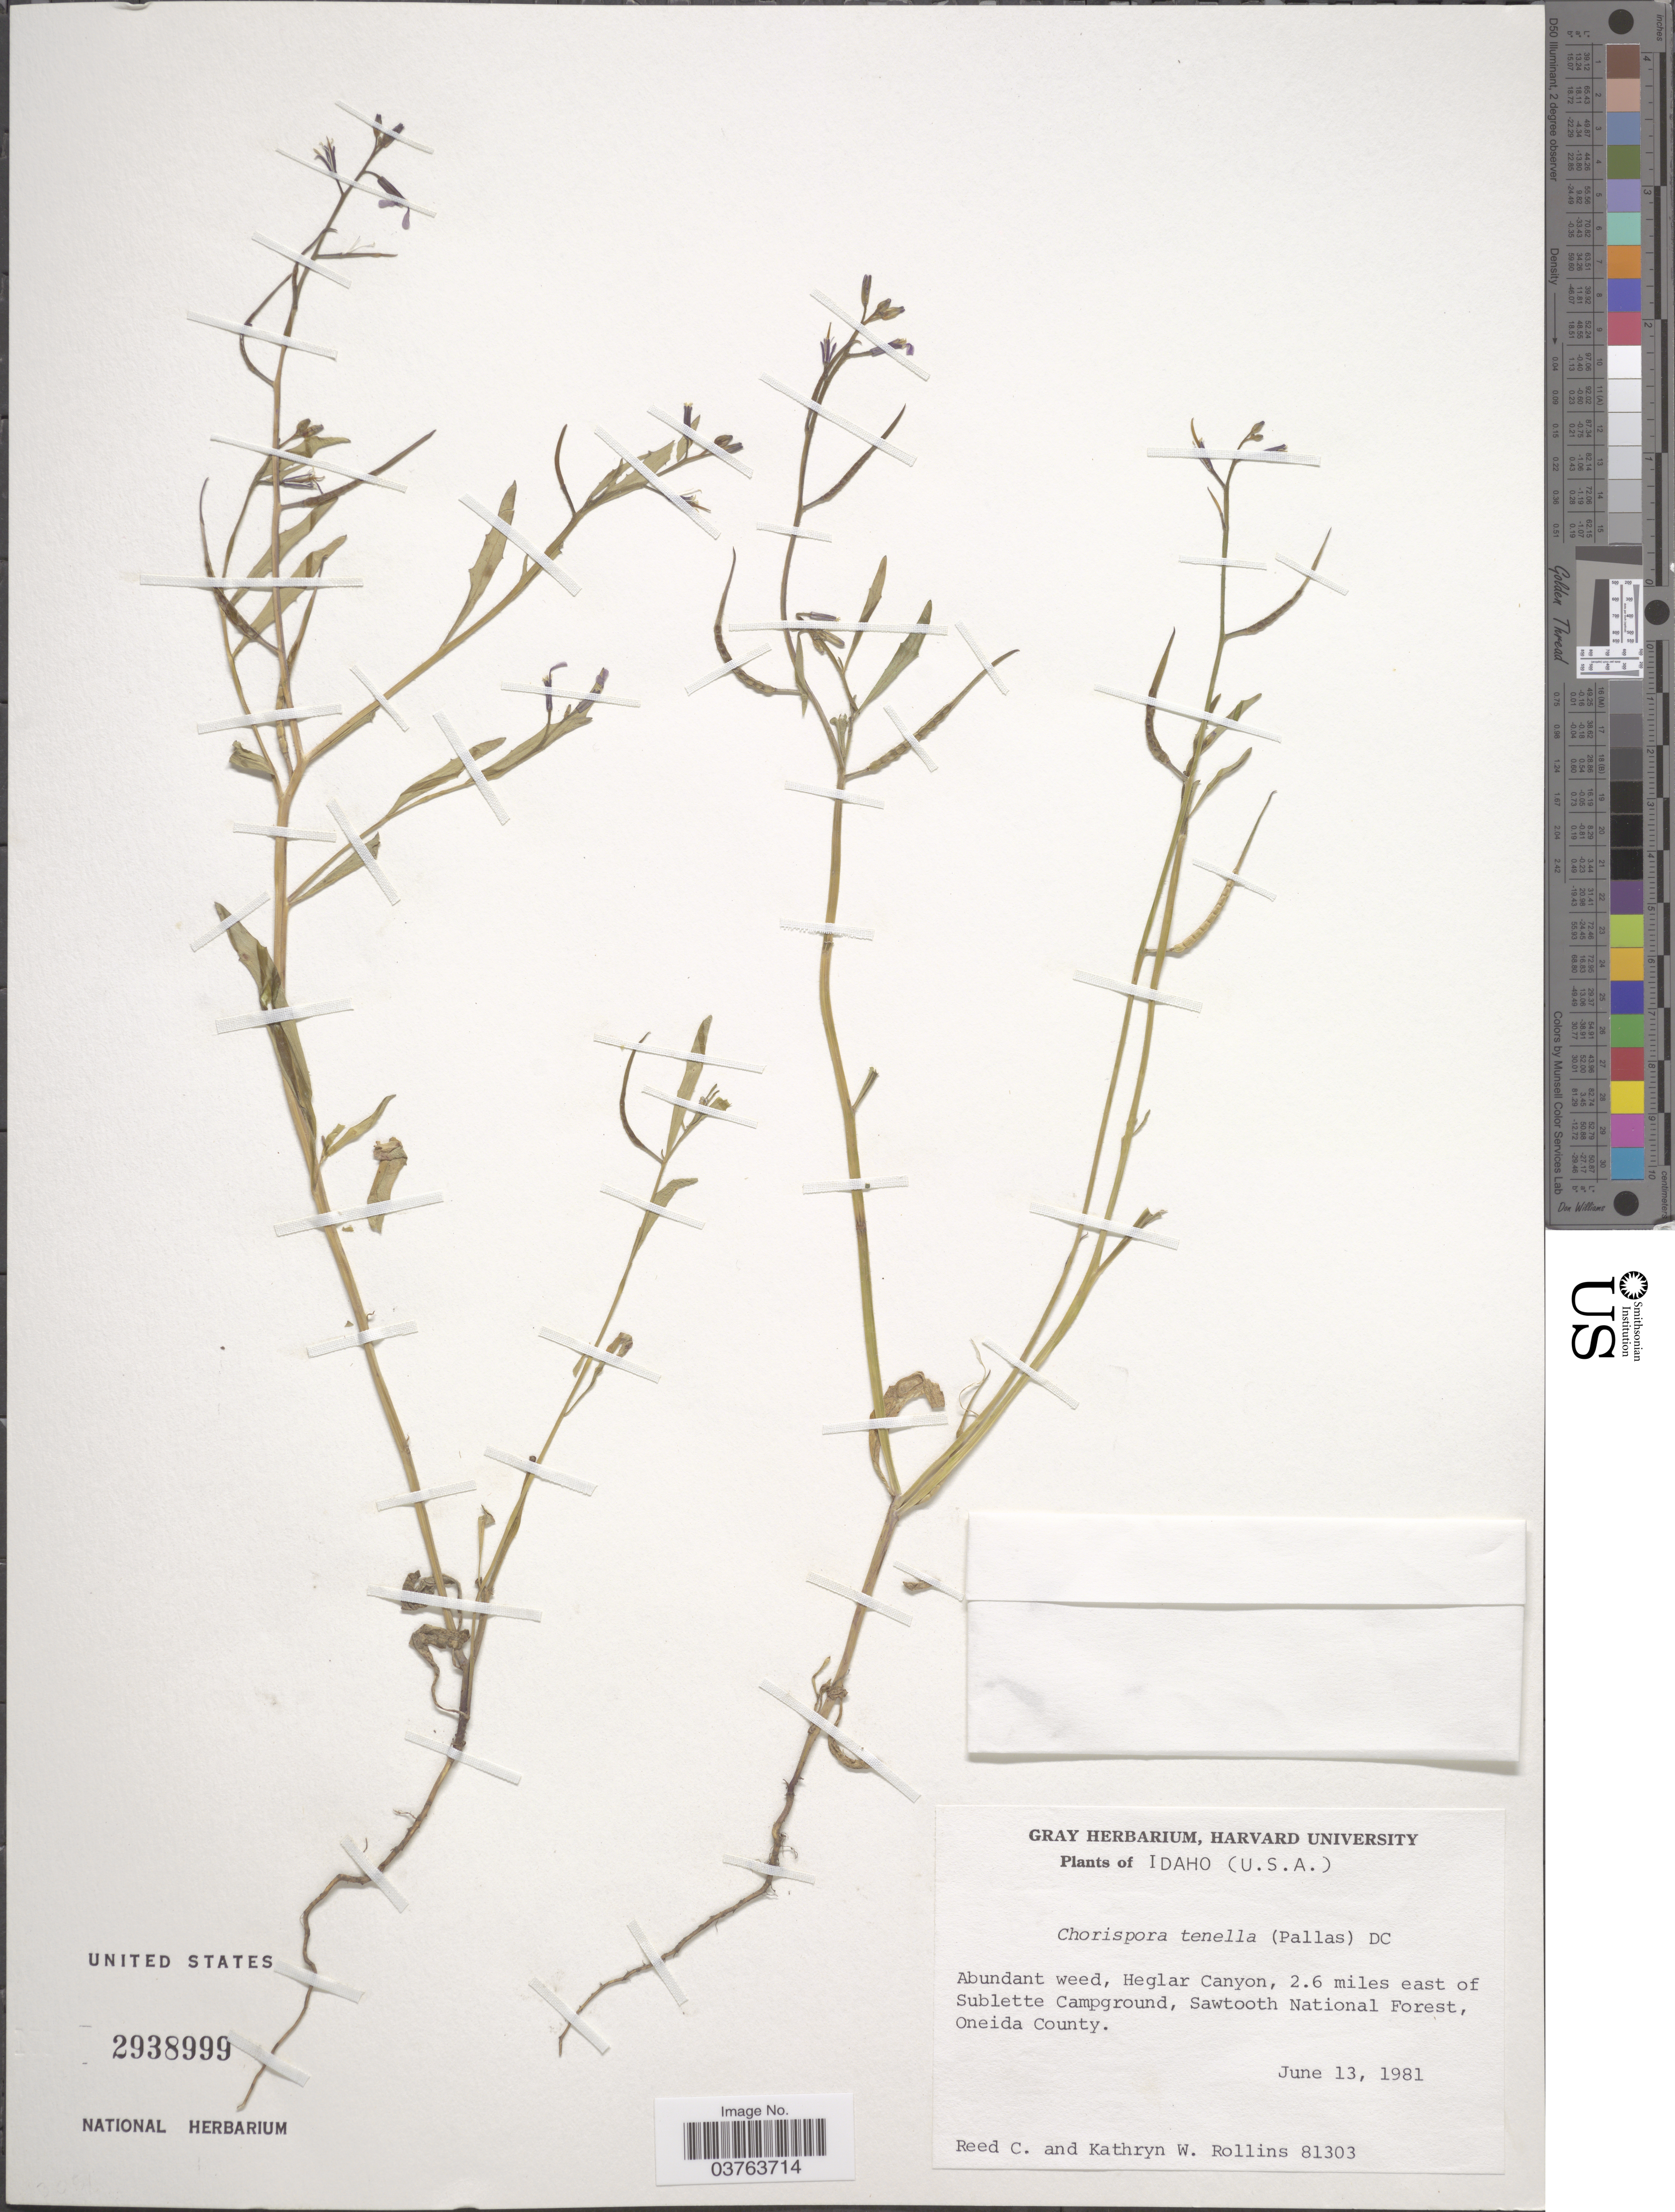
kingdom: Plantae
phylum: Tracheophyta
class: Magnoliopsida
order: Brassicales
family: Brassicaceae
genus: Chorispora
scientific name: Chorispora tenella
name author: DC.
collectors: R. C. Rollins & K. W. Rollins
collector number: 81303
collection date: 1981-06-13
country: United States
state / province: Idaho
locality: Heglar Canyon, 2.6 miles east of Sublette Campground, Sawtooth National Forest, Oneida County.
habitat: abundant weed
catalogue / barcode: US 2938999